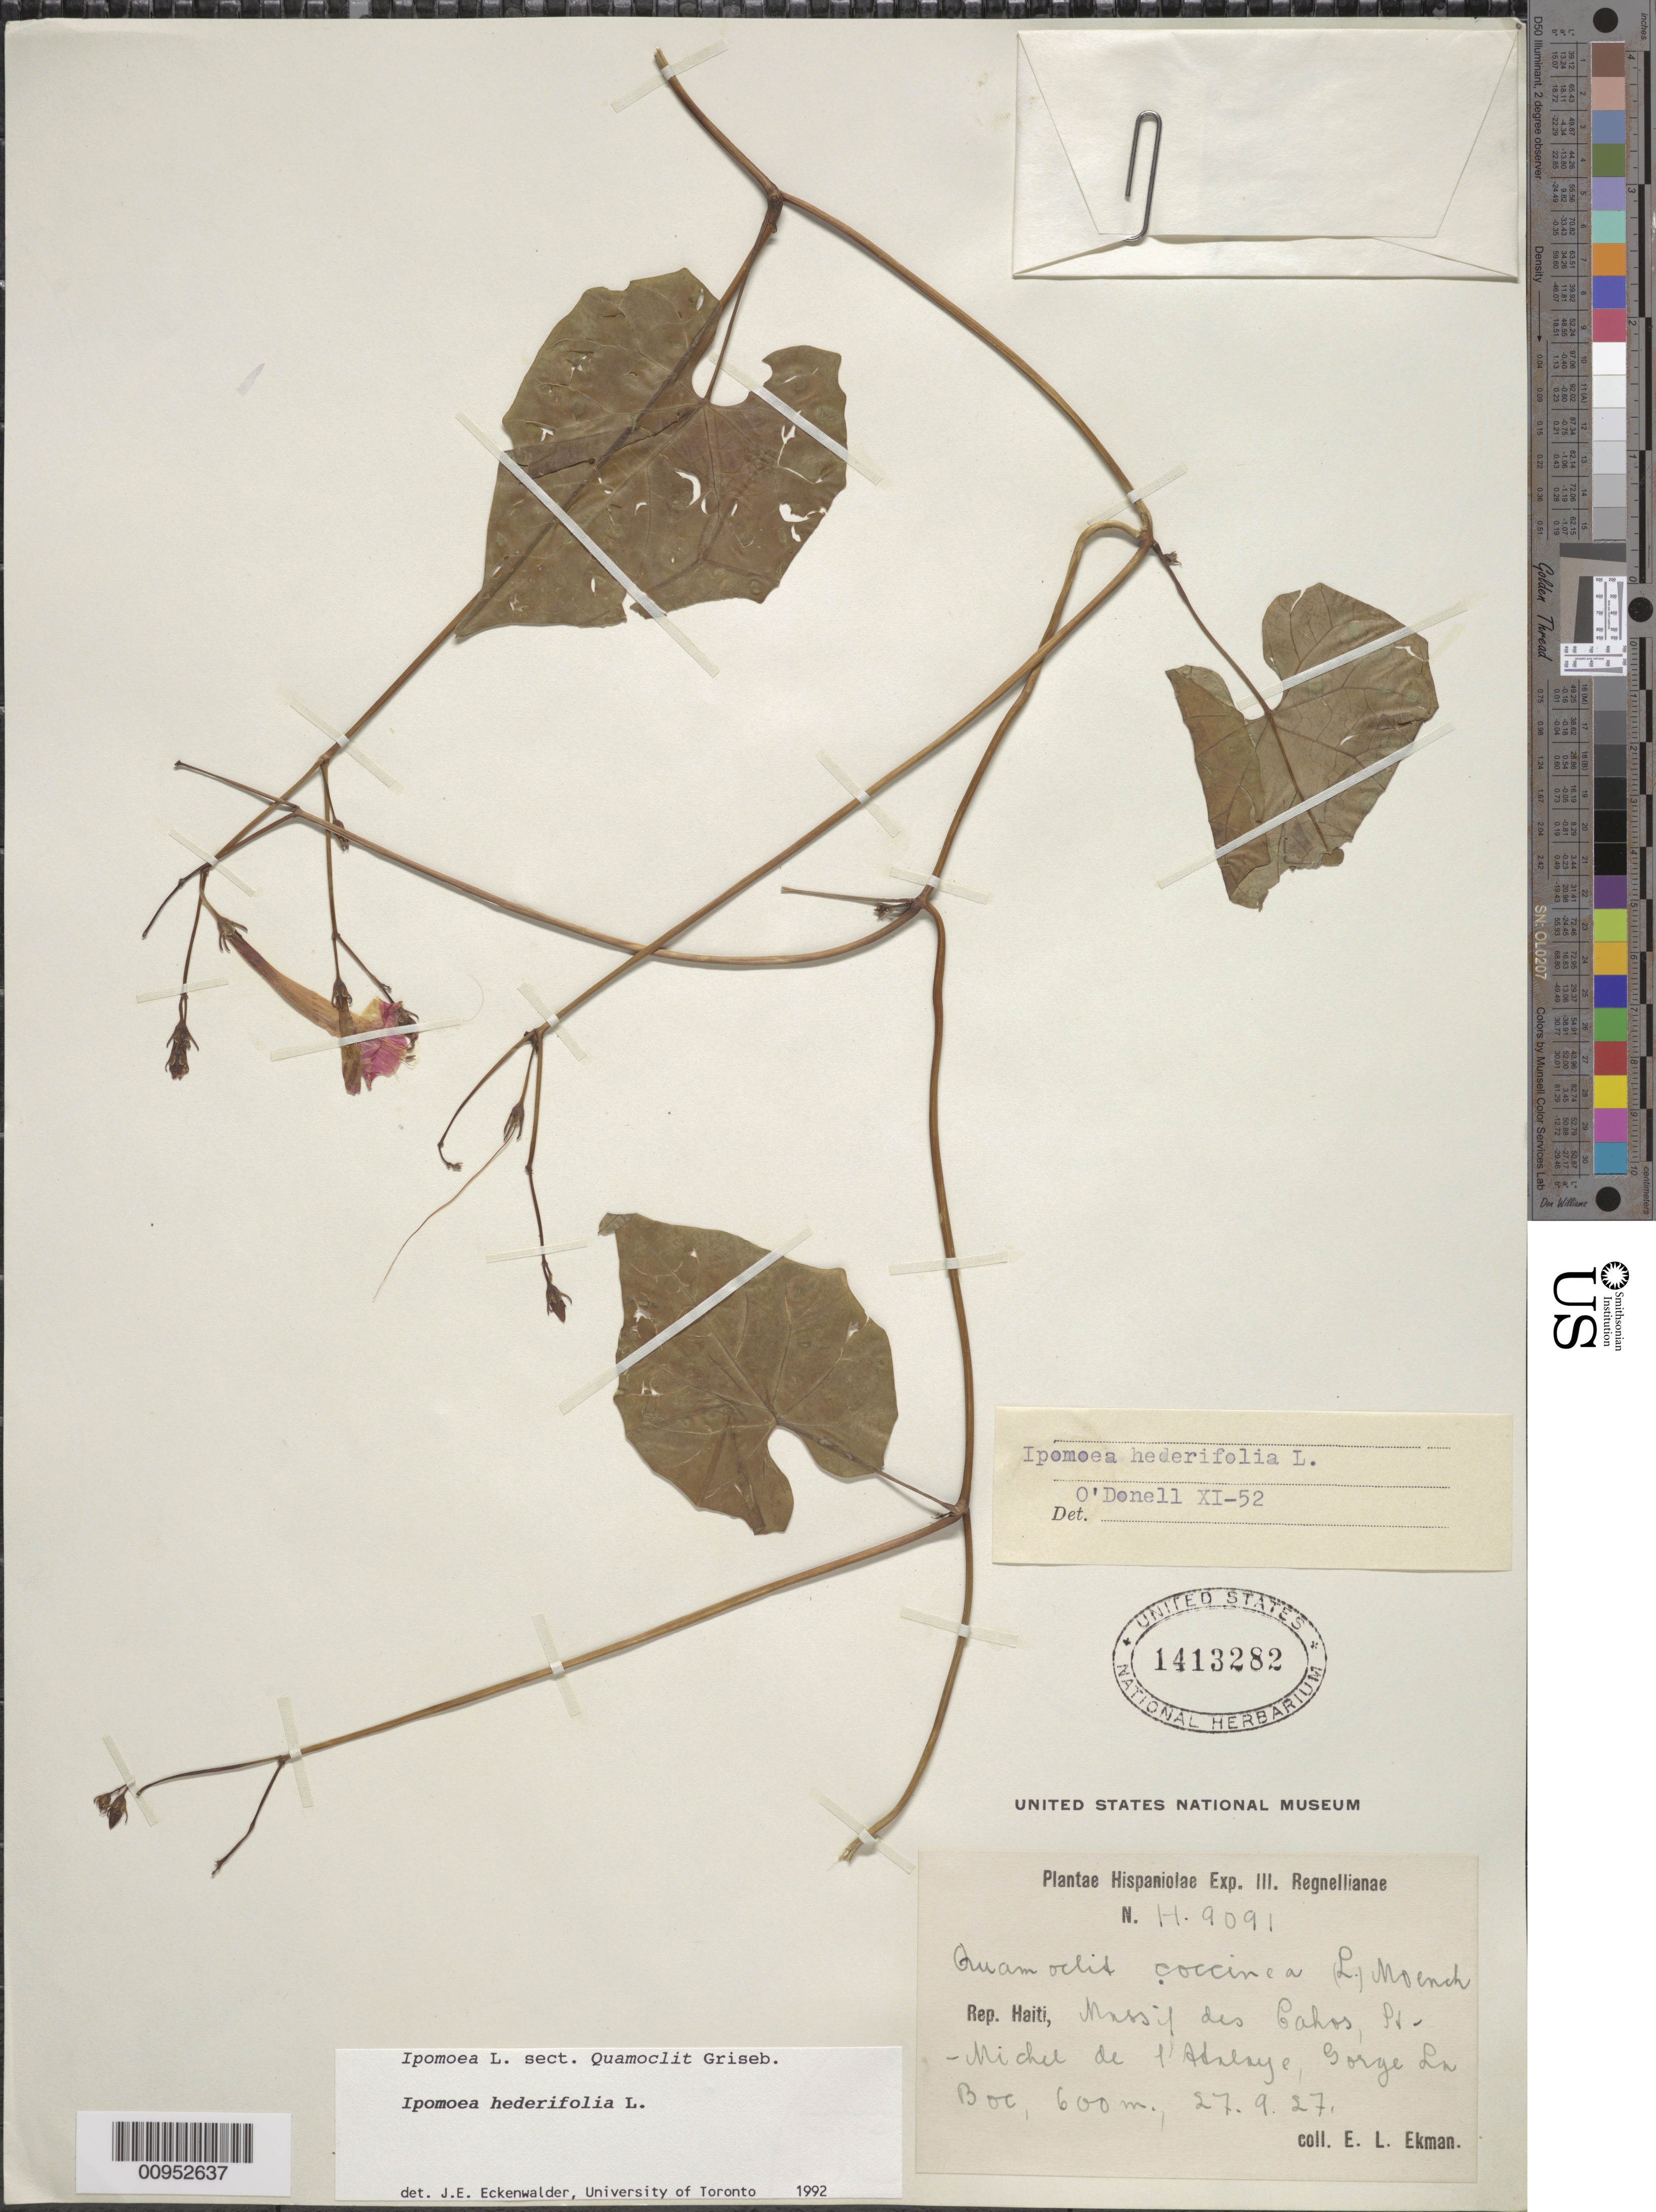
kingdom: Plantae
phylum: Tracheophyta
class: Magnoliopsida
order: Solanales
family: Convolvulaceae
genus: Ipomoea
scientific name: Ipomoea hederifolia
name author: L.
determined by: Eckenwalder, James E.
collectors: E. L. Ekman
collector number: H 9091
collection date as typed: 27 Sep 1927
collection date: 1927-09-27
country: Haiti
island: Hispaniola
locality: Massif des Cahos, St. Michel de l'Atalaye, Gorge La Boc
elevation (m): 600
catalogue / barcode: US 1413282